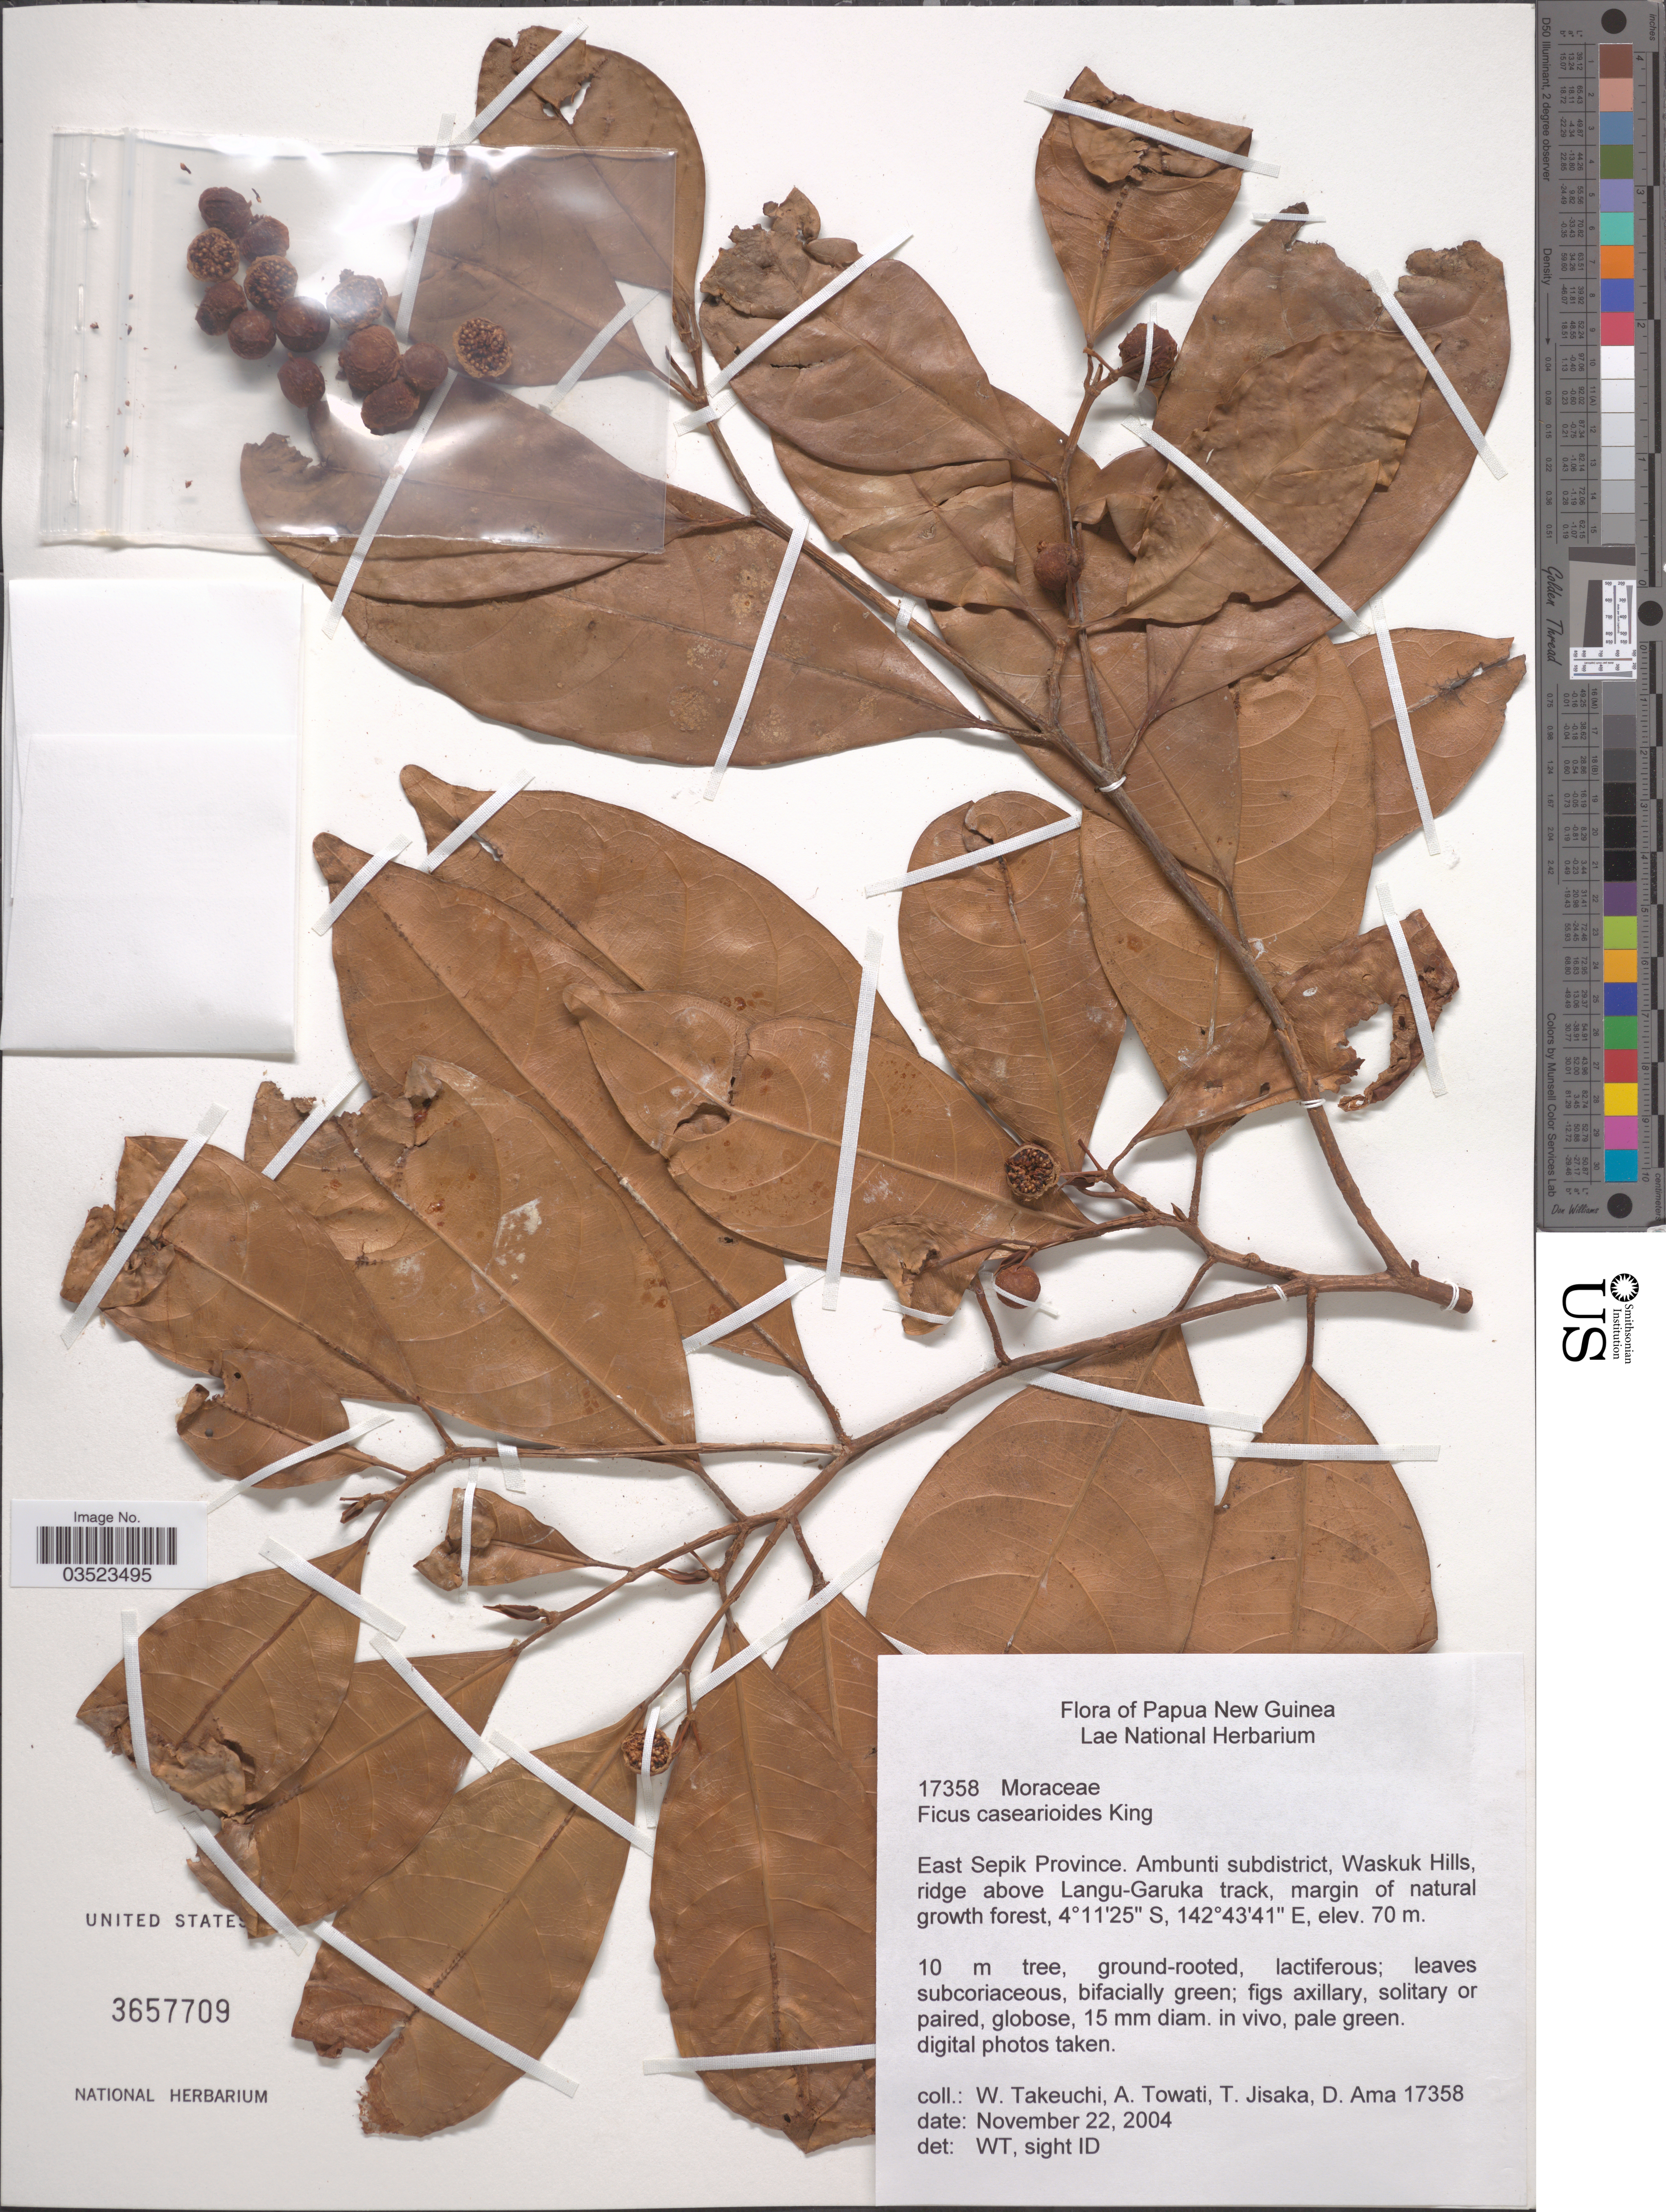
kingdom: Plantae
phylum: Tracheophyta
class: Magnoliopsida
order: Rosales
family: Moraceae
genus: Ficus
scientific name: Ficus casearioides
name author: King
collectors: W. Takeuchi, A. Towati, T. Jisaka & D. Ama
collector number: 17358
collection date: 2004-11-22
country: Papua New Guinea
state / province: East Sepik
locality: East Sepik Province. Ambunti subdistrict, Waskuk Hills, ridge above Langu-Garuka track.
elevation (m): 70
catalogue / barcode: US 3657709